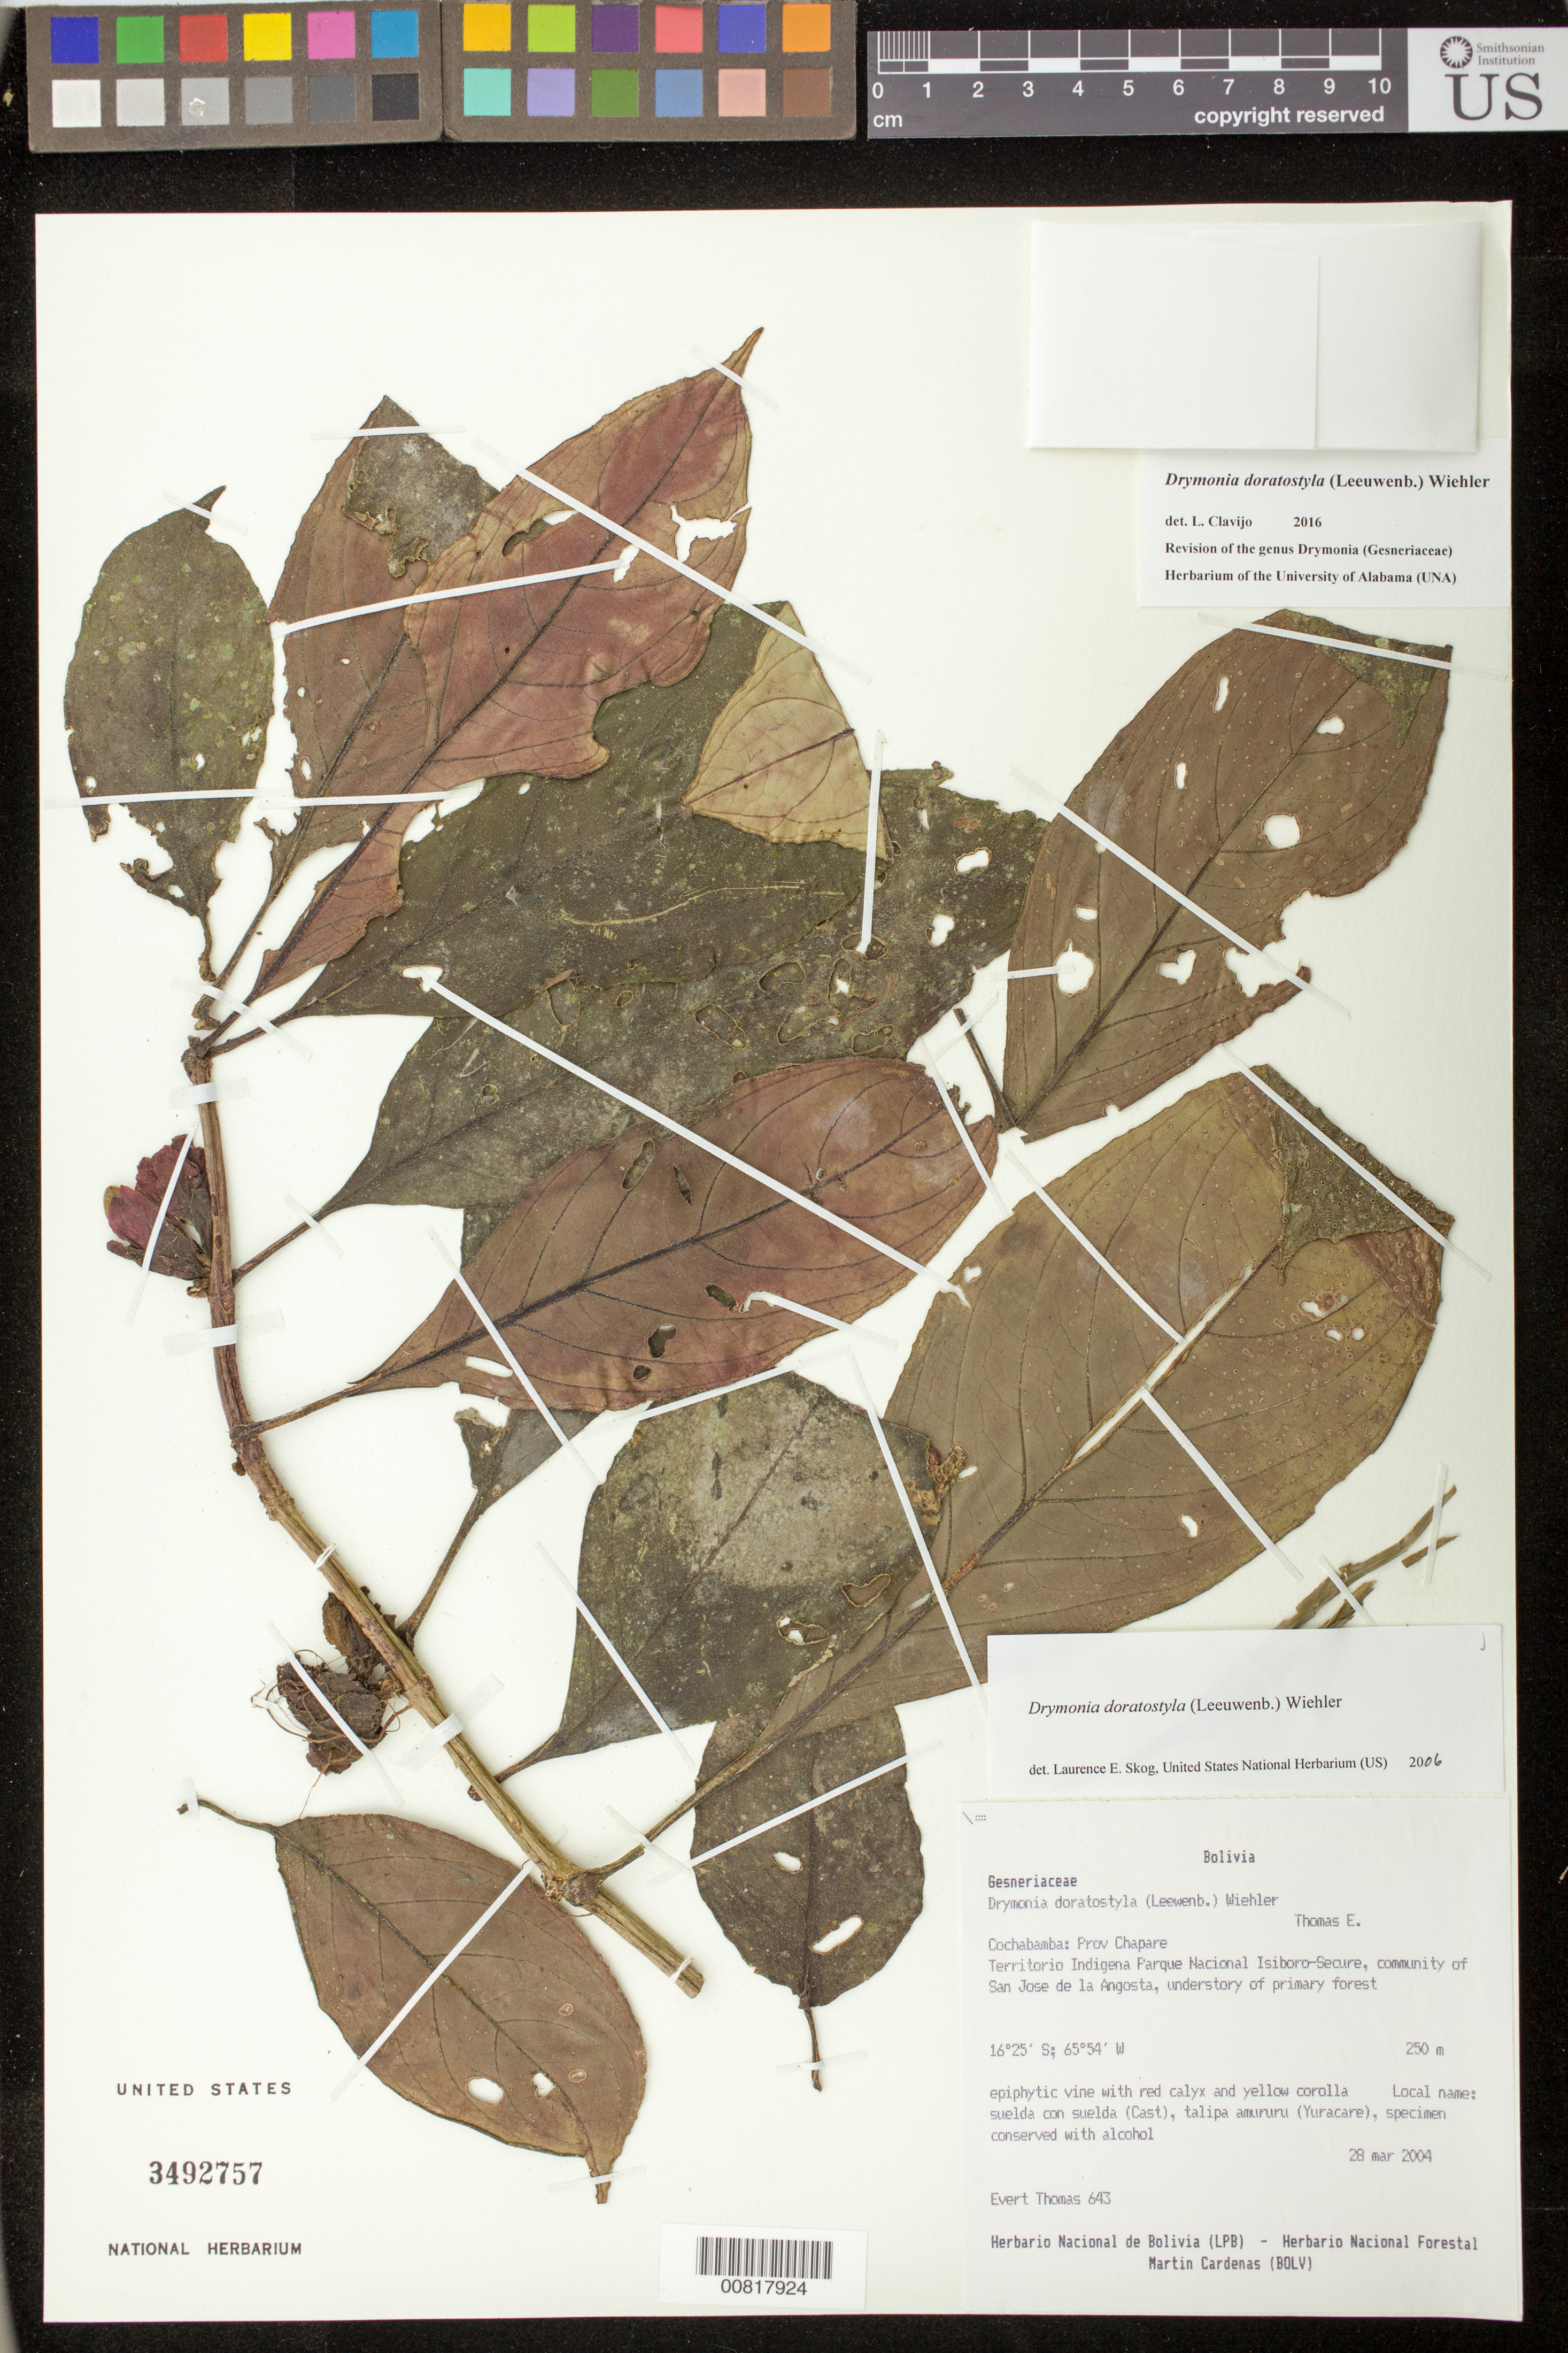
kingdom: Plantae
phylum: Tracheophyta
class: Magnoliopsida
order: Lamiales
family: Gesneriaceae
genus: Drymonia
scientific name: Drymonia doratostyla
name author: (Leeuwenb.) Wiehler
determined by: Skog, Laurence E.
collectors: E. Thomas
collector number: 643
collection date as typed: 28 Mar 2004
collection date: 2004-03-28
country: Bolivia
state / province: Cochabamba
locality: Cochabamba: Prov. Chapre. Territorio Indigena Parque Nacional Isiboro-Secure, community of San Jose de la Angosta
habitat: Understory of primary forest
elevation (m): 250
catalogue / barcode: US 3492757